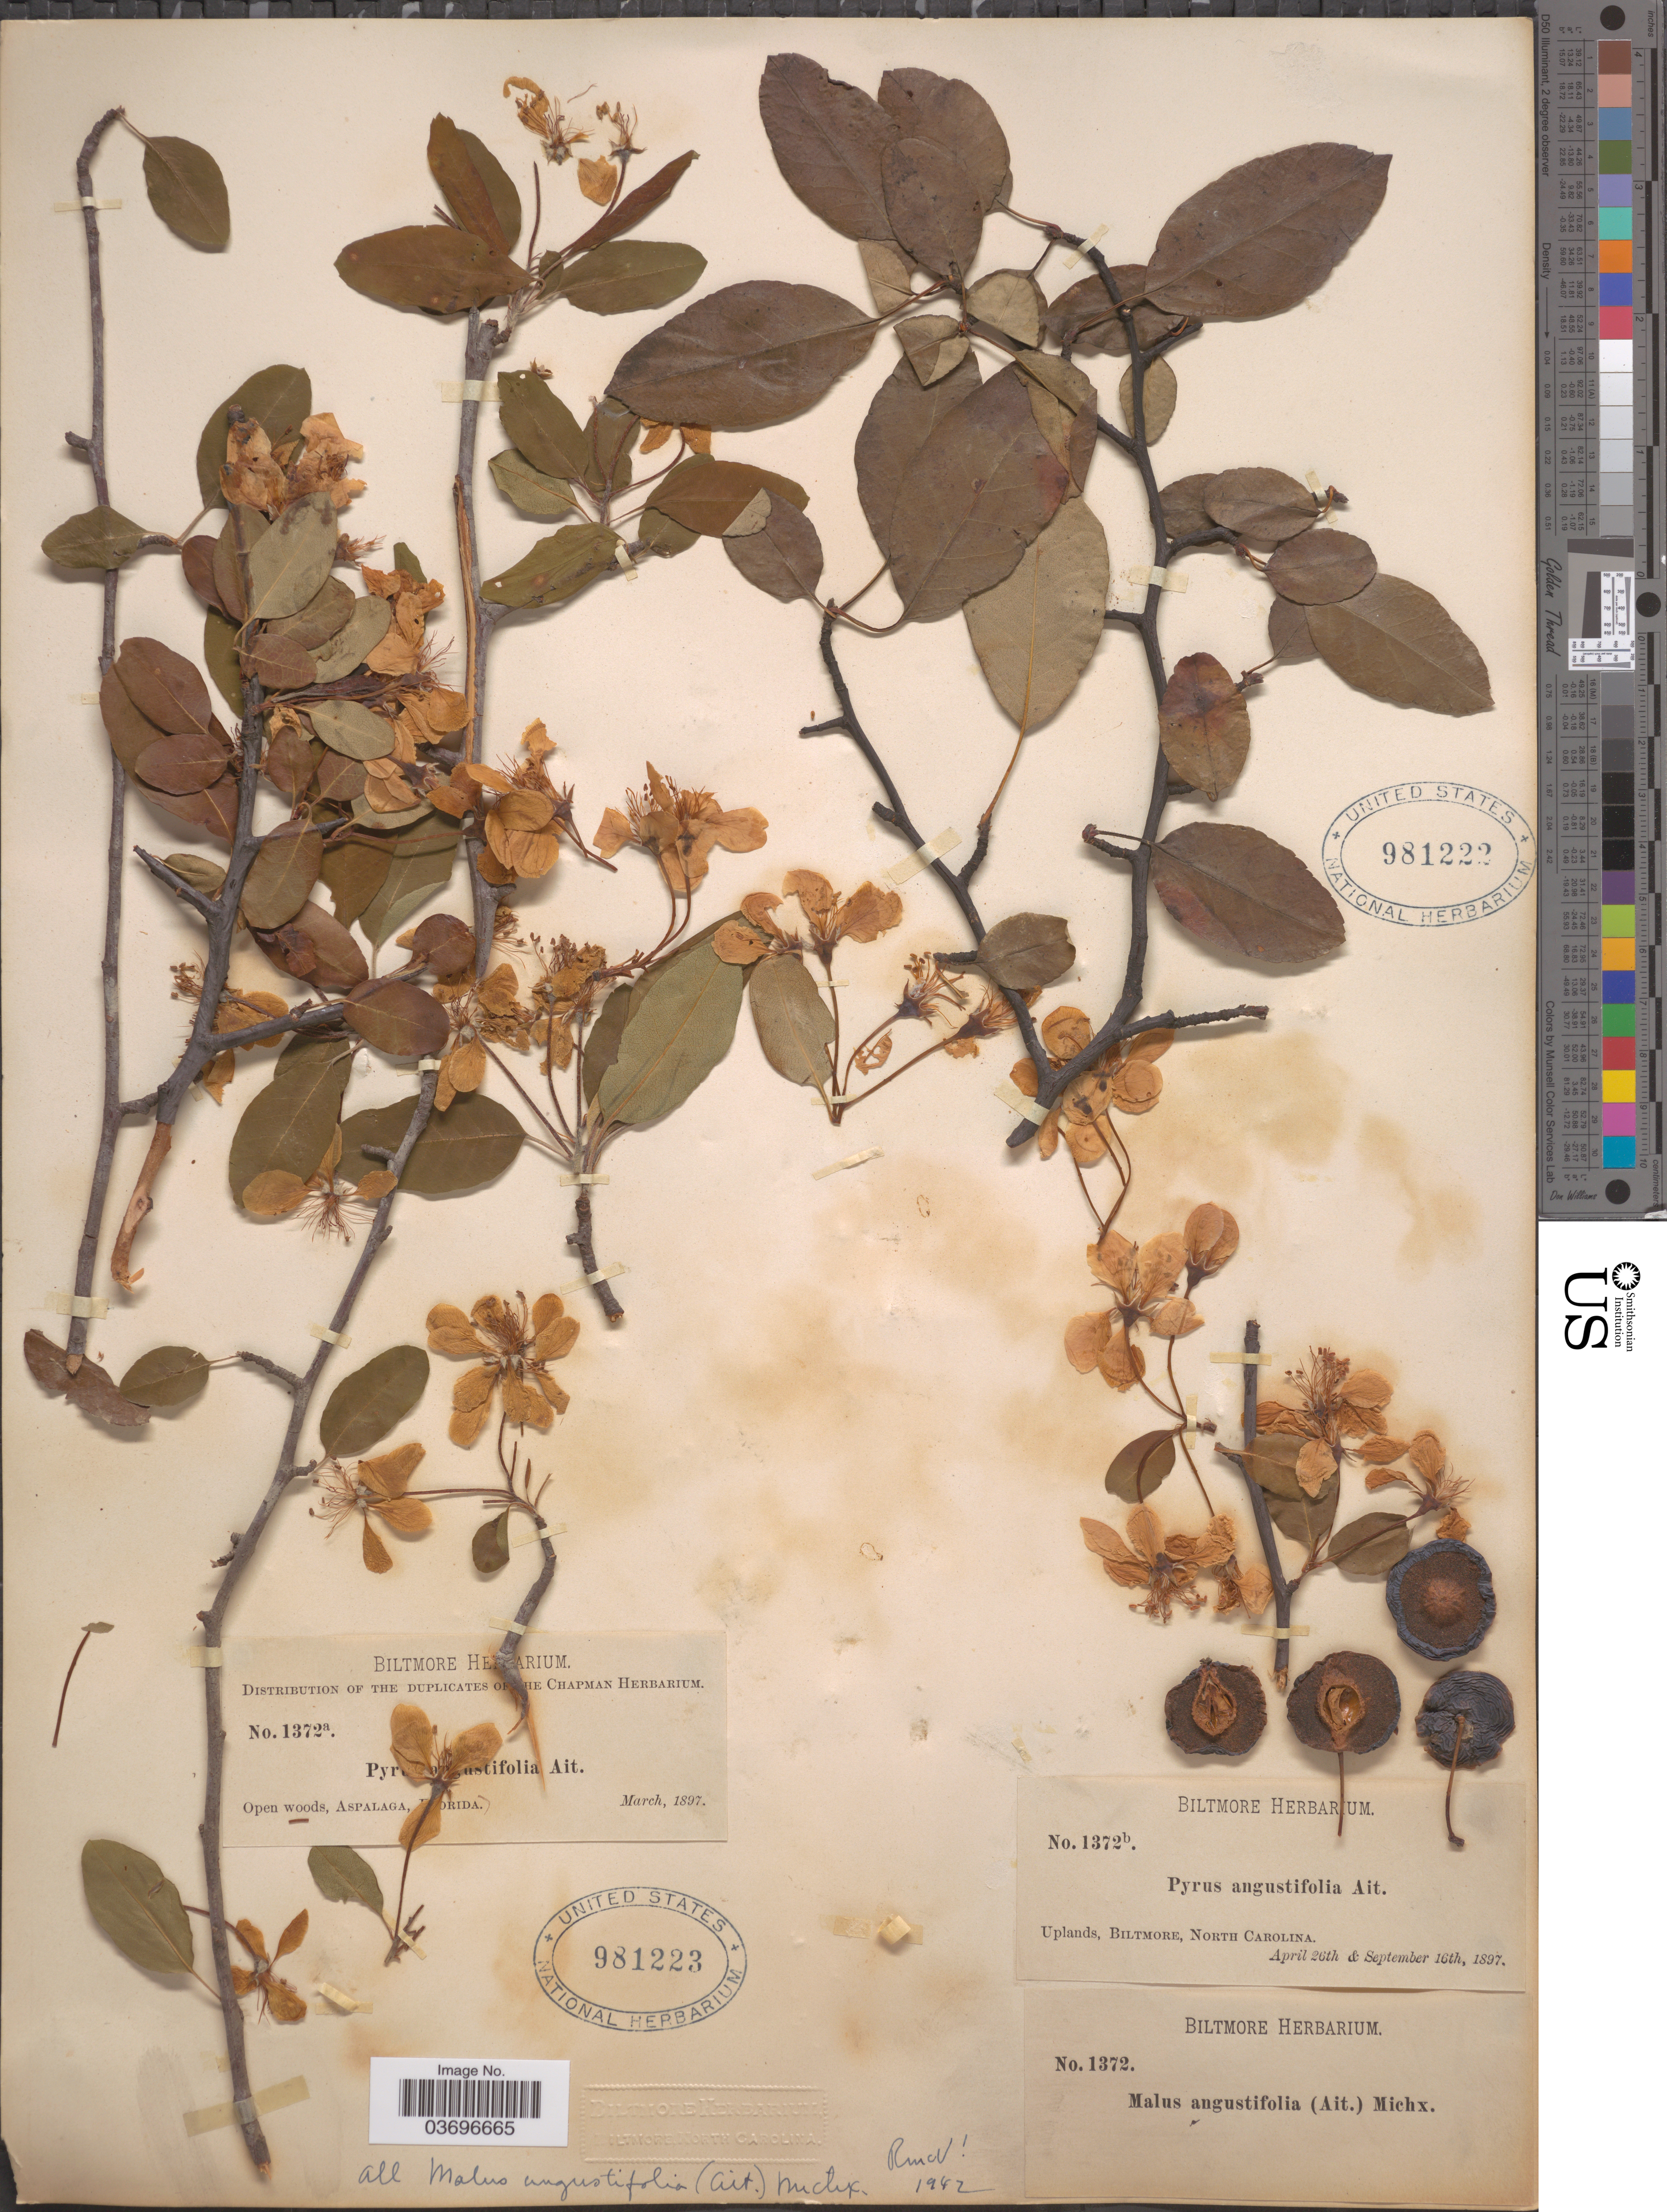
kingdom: Plantae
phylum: Tracheophyta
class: Magnoliopsida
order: Rosales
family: Rosaceae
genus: Pyrus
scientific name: Pyrus angustifolia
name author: Aiton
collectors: A. W. Chapman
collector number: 1372b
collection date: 1897-04-26,1897-09-16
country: United States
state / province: North Carolina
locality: Uplands, Biltmore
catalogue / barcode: US 981222-2